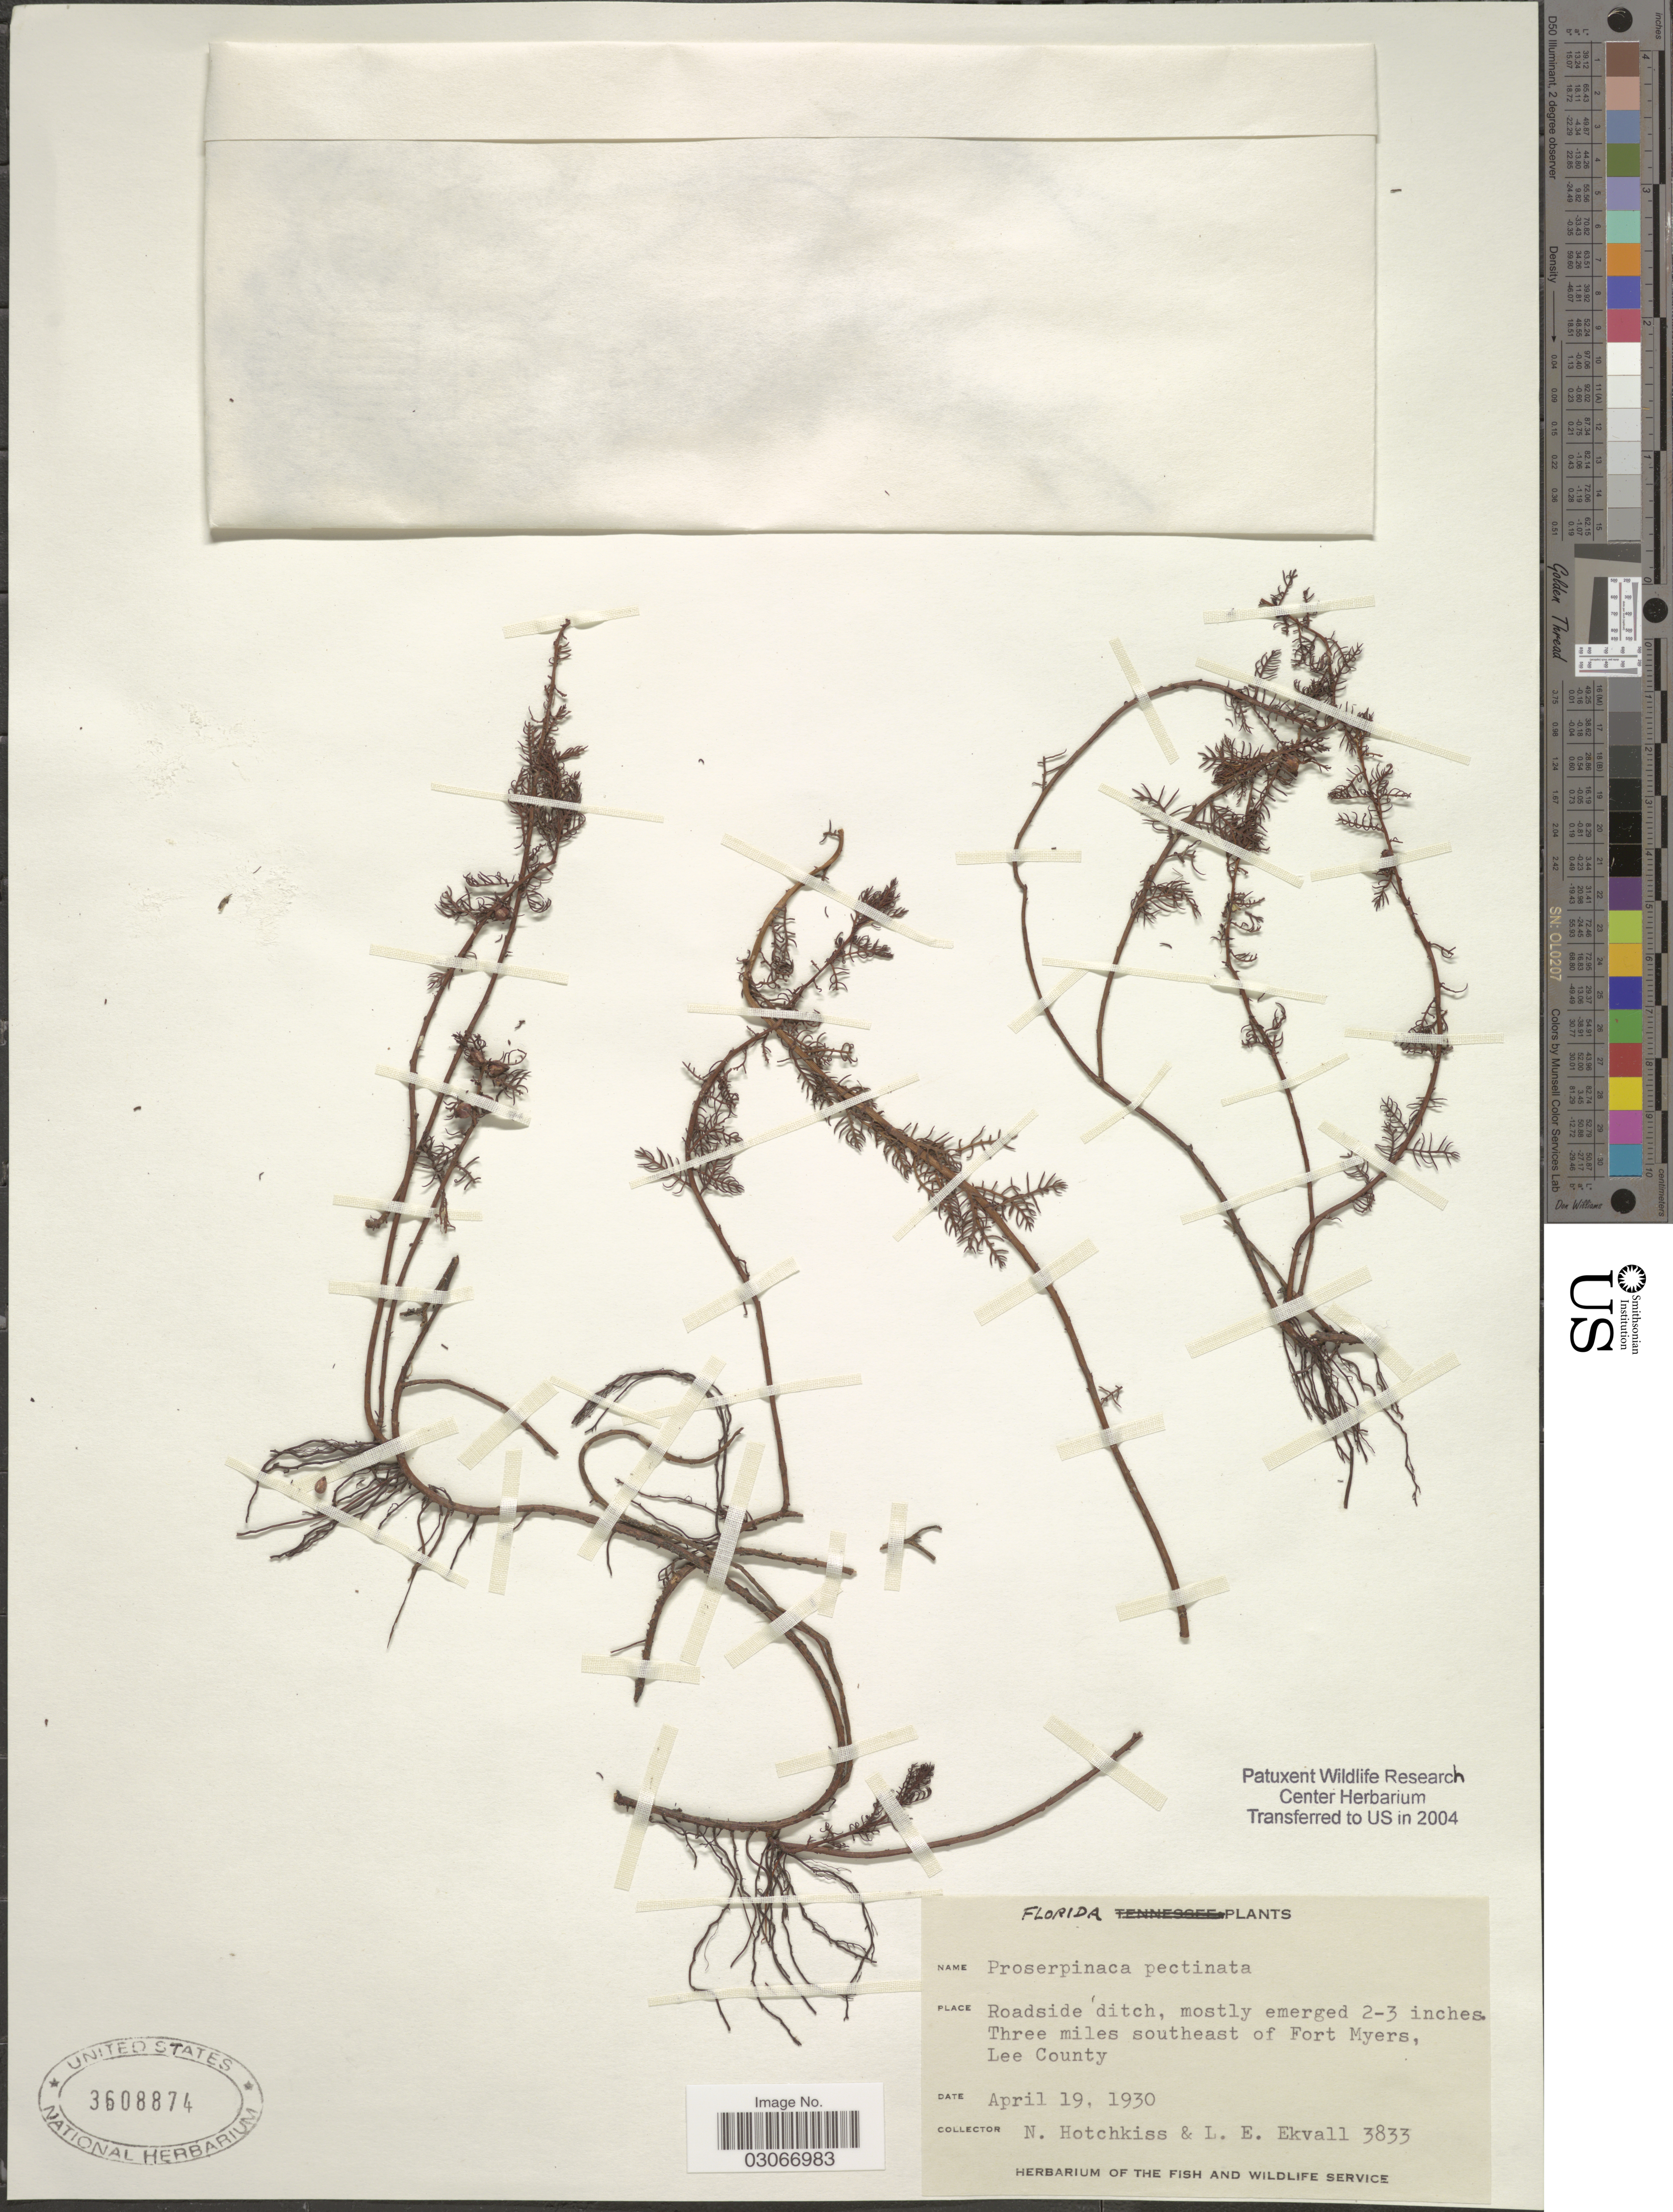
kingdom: Plantae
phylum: Tracheophyta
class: Magnoliopsida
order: Saxifragales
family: Haloragaceae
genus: Proserpinaca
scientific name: Proserpinaca pectinata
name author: Lam.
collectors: N. Hotchkiss & L. Ekvall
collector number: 3833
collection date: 1930-04-19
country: United States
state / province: Florida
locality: Three miles southeast of Fort Myers, Lee County.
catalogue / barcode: US 3608874